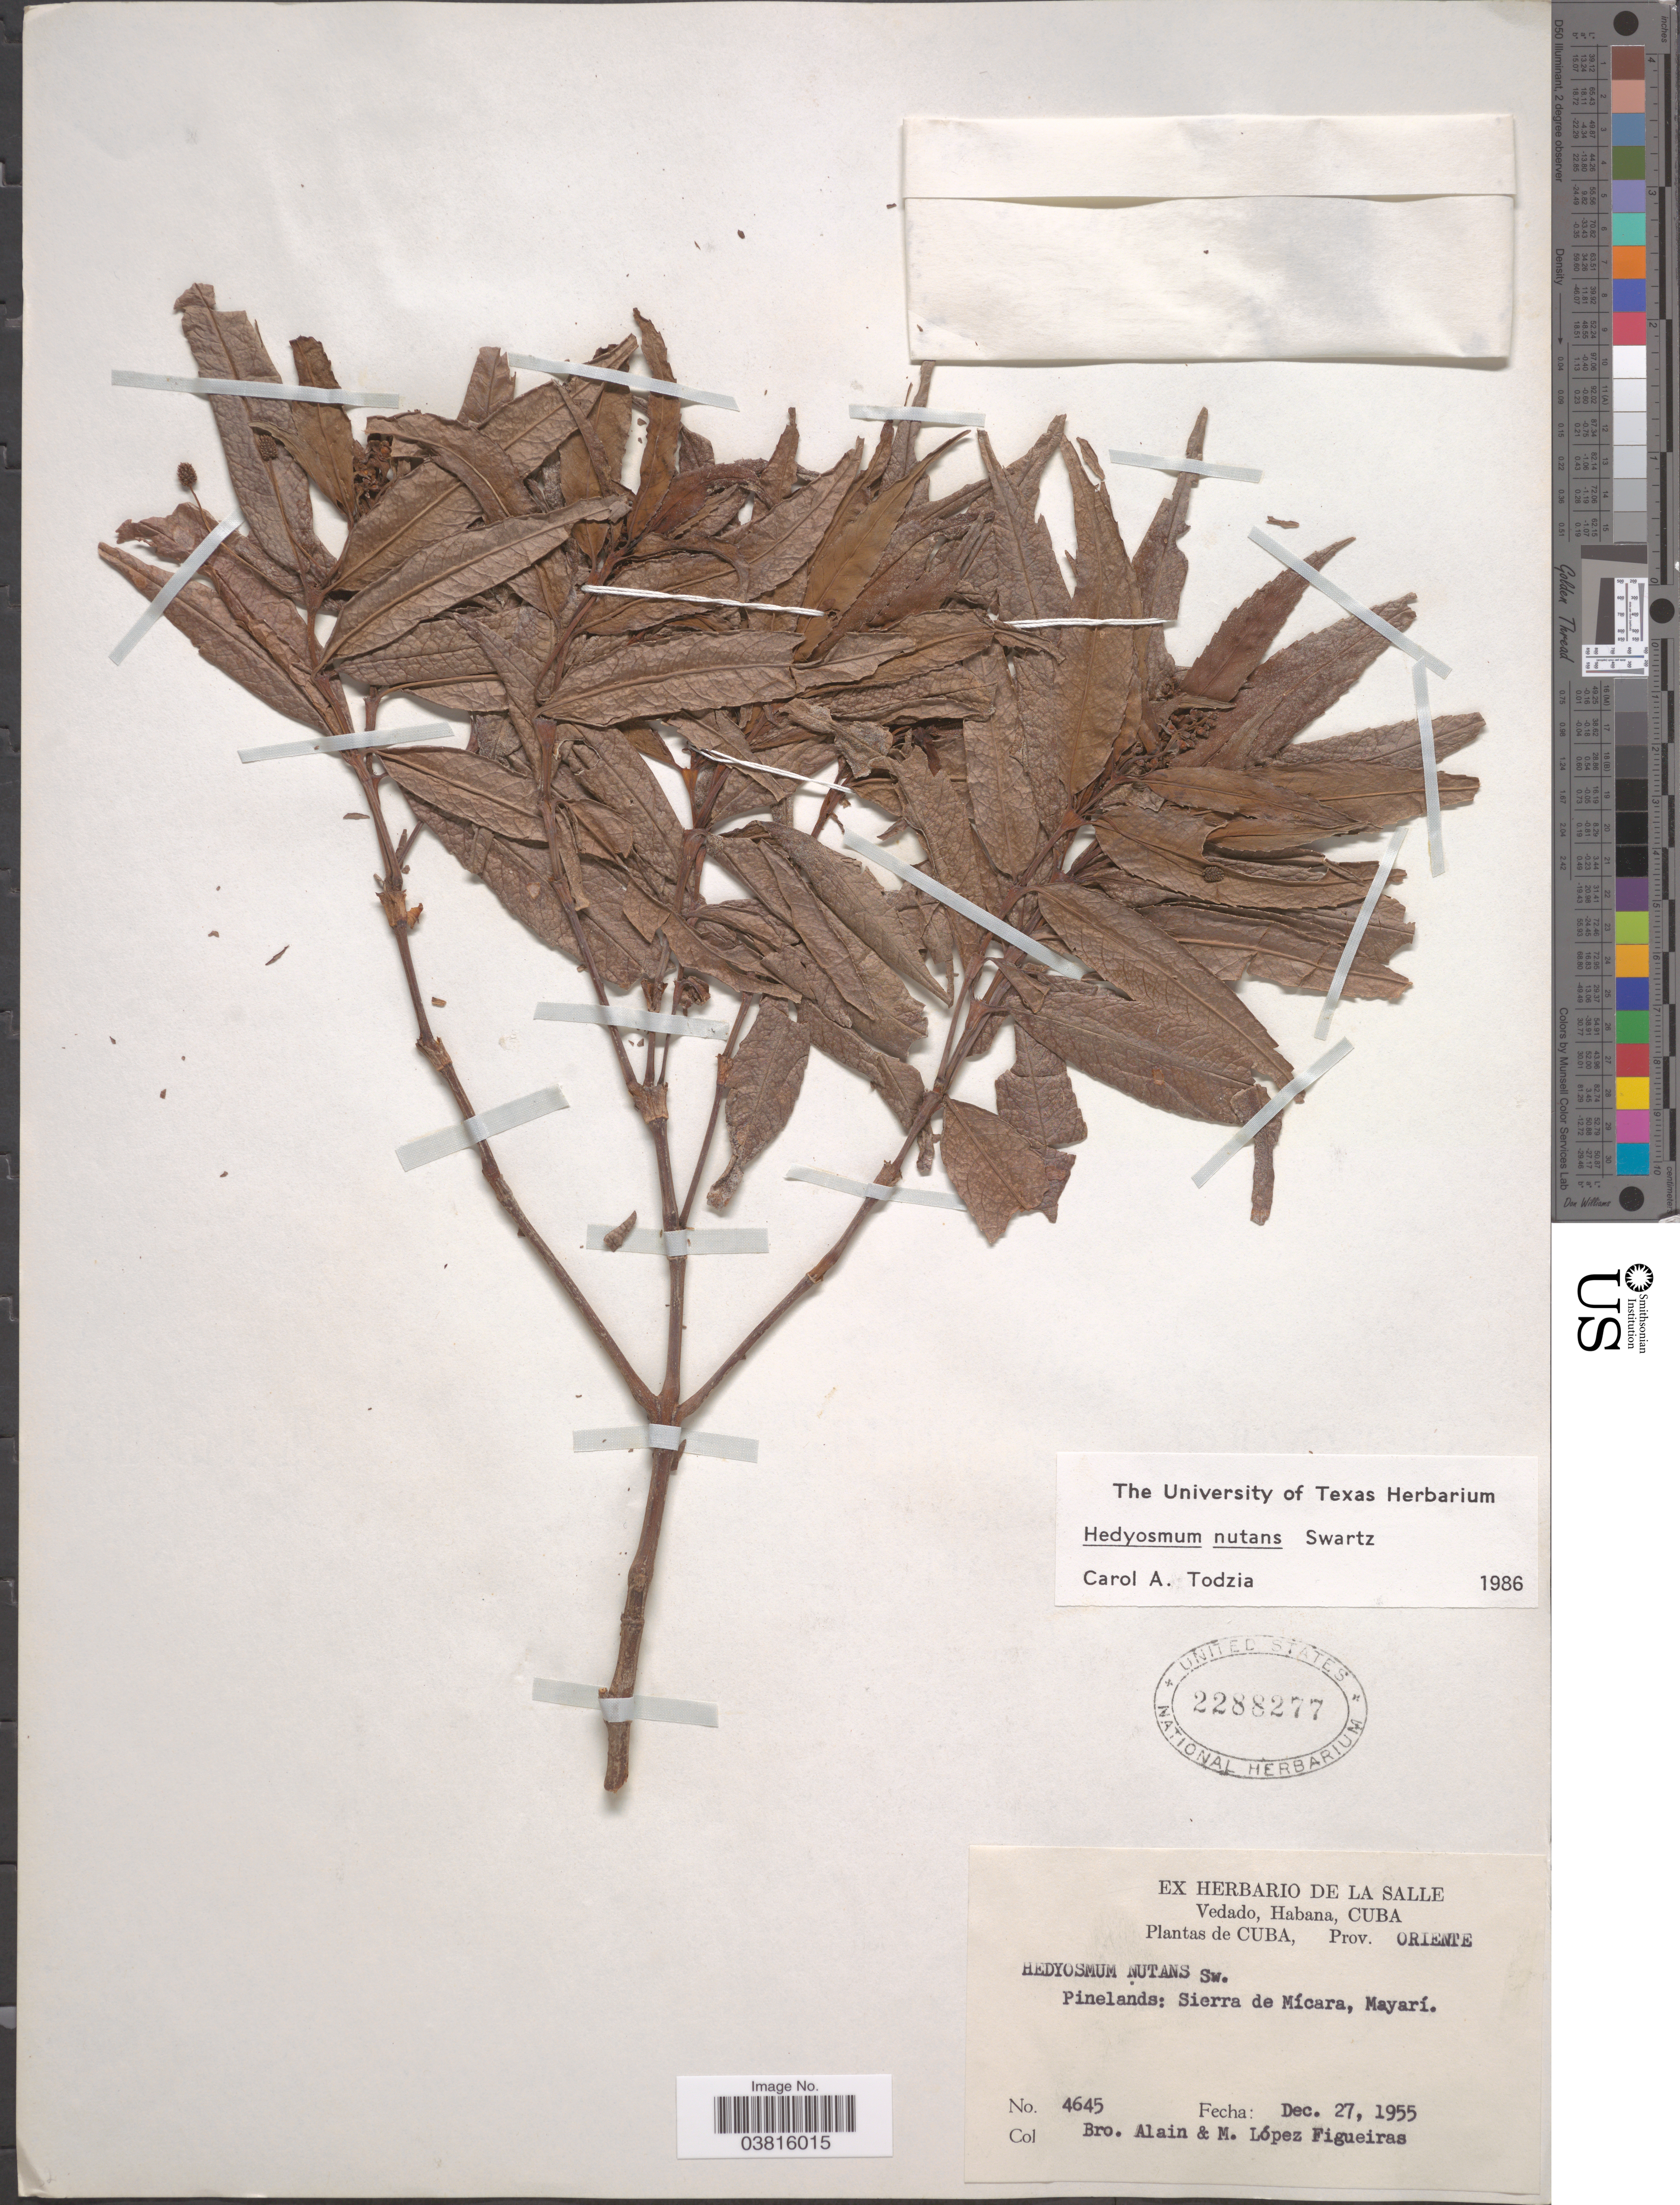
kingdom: Plantae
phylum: Tracheophyta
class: Magnoliopsida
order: Chloranthales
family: Chloranthaceae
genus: Hedyosmum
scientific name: Hedyosmum nutans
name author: Sw.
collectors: A. H. Liogier & M. López Figueiras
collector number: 4645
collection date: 1955-12-27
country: Cuba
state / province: Oriente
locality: Pinelands: Sierra de Mícara, Mayarí.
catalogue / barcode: US 2288277